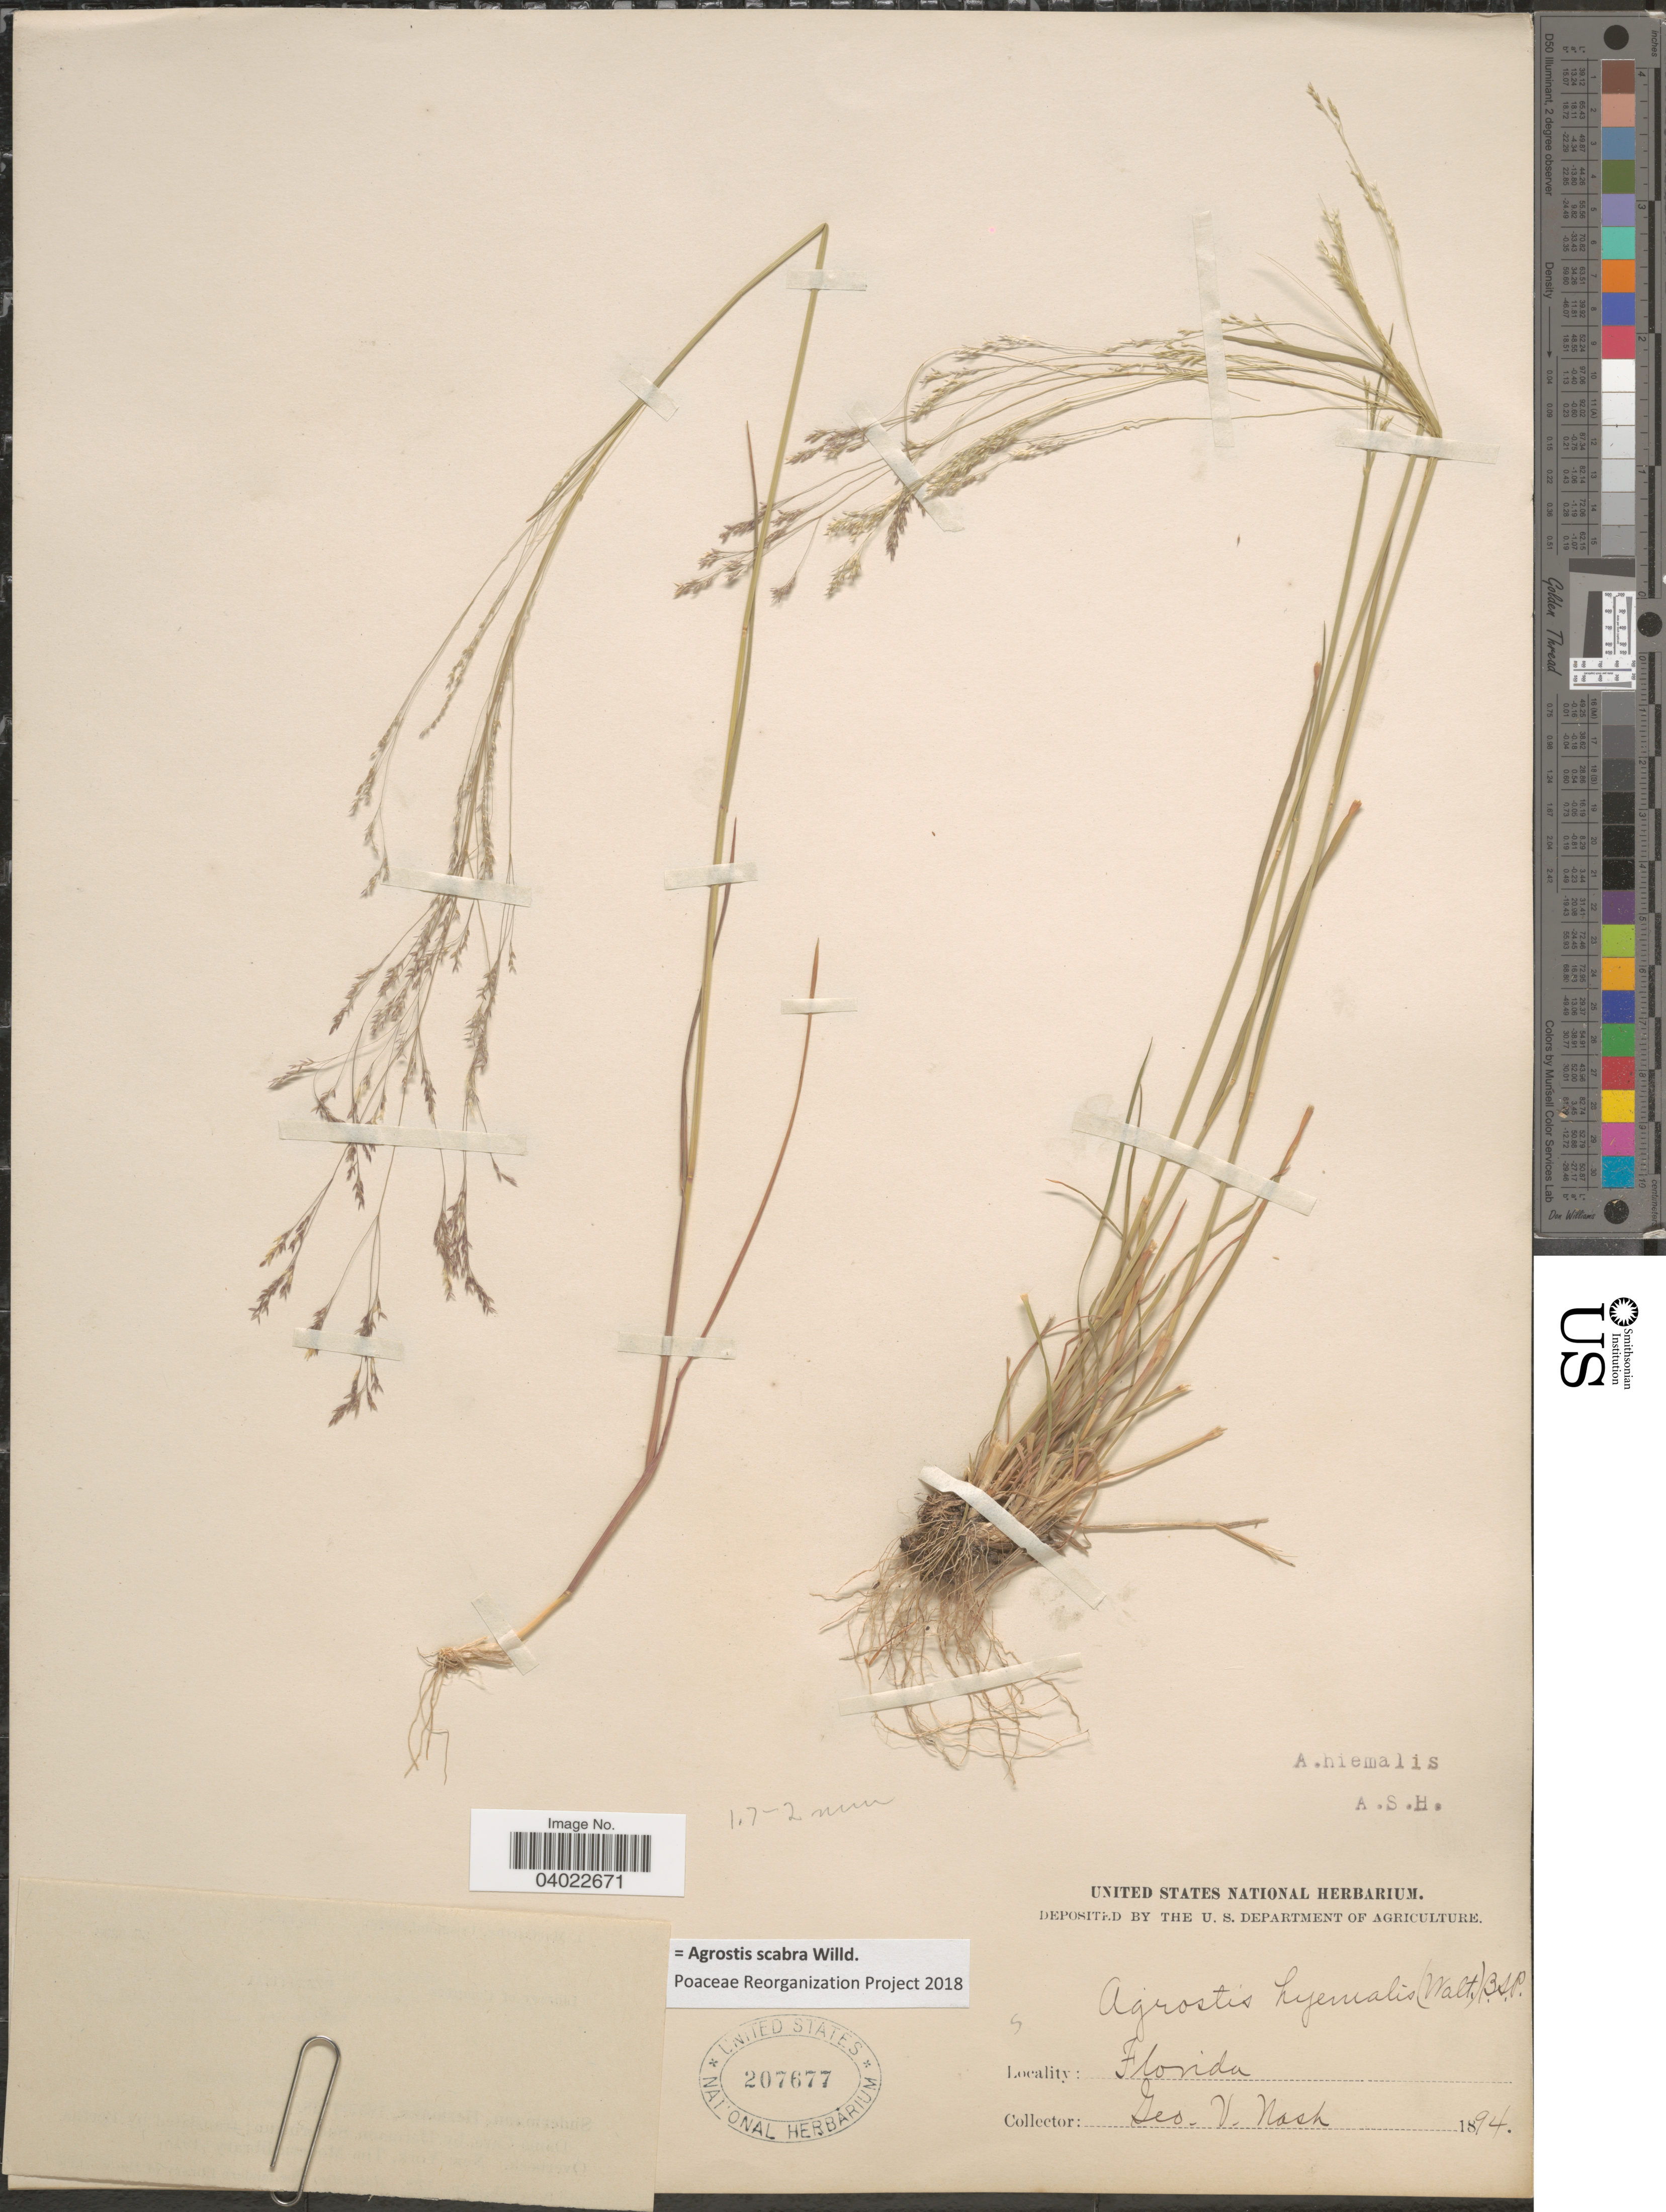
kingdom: Plantae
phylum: Tracheophyta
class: Liliopsida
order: Poales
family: Poaceae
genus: Agrostis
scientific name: Agrostis scabra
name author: Willd.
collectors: G. V. Nash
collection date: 1894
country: United States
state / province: Florida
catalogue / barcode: US 207677